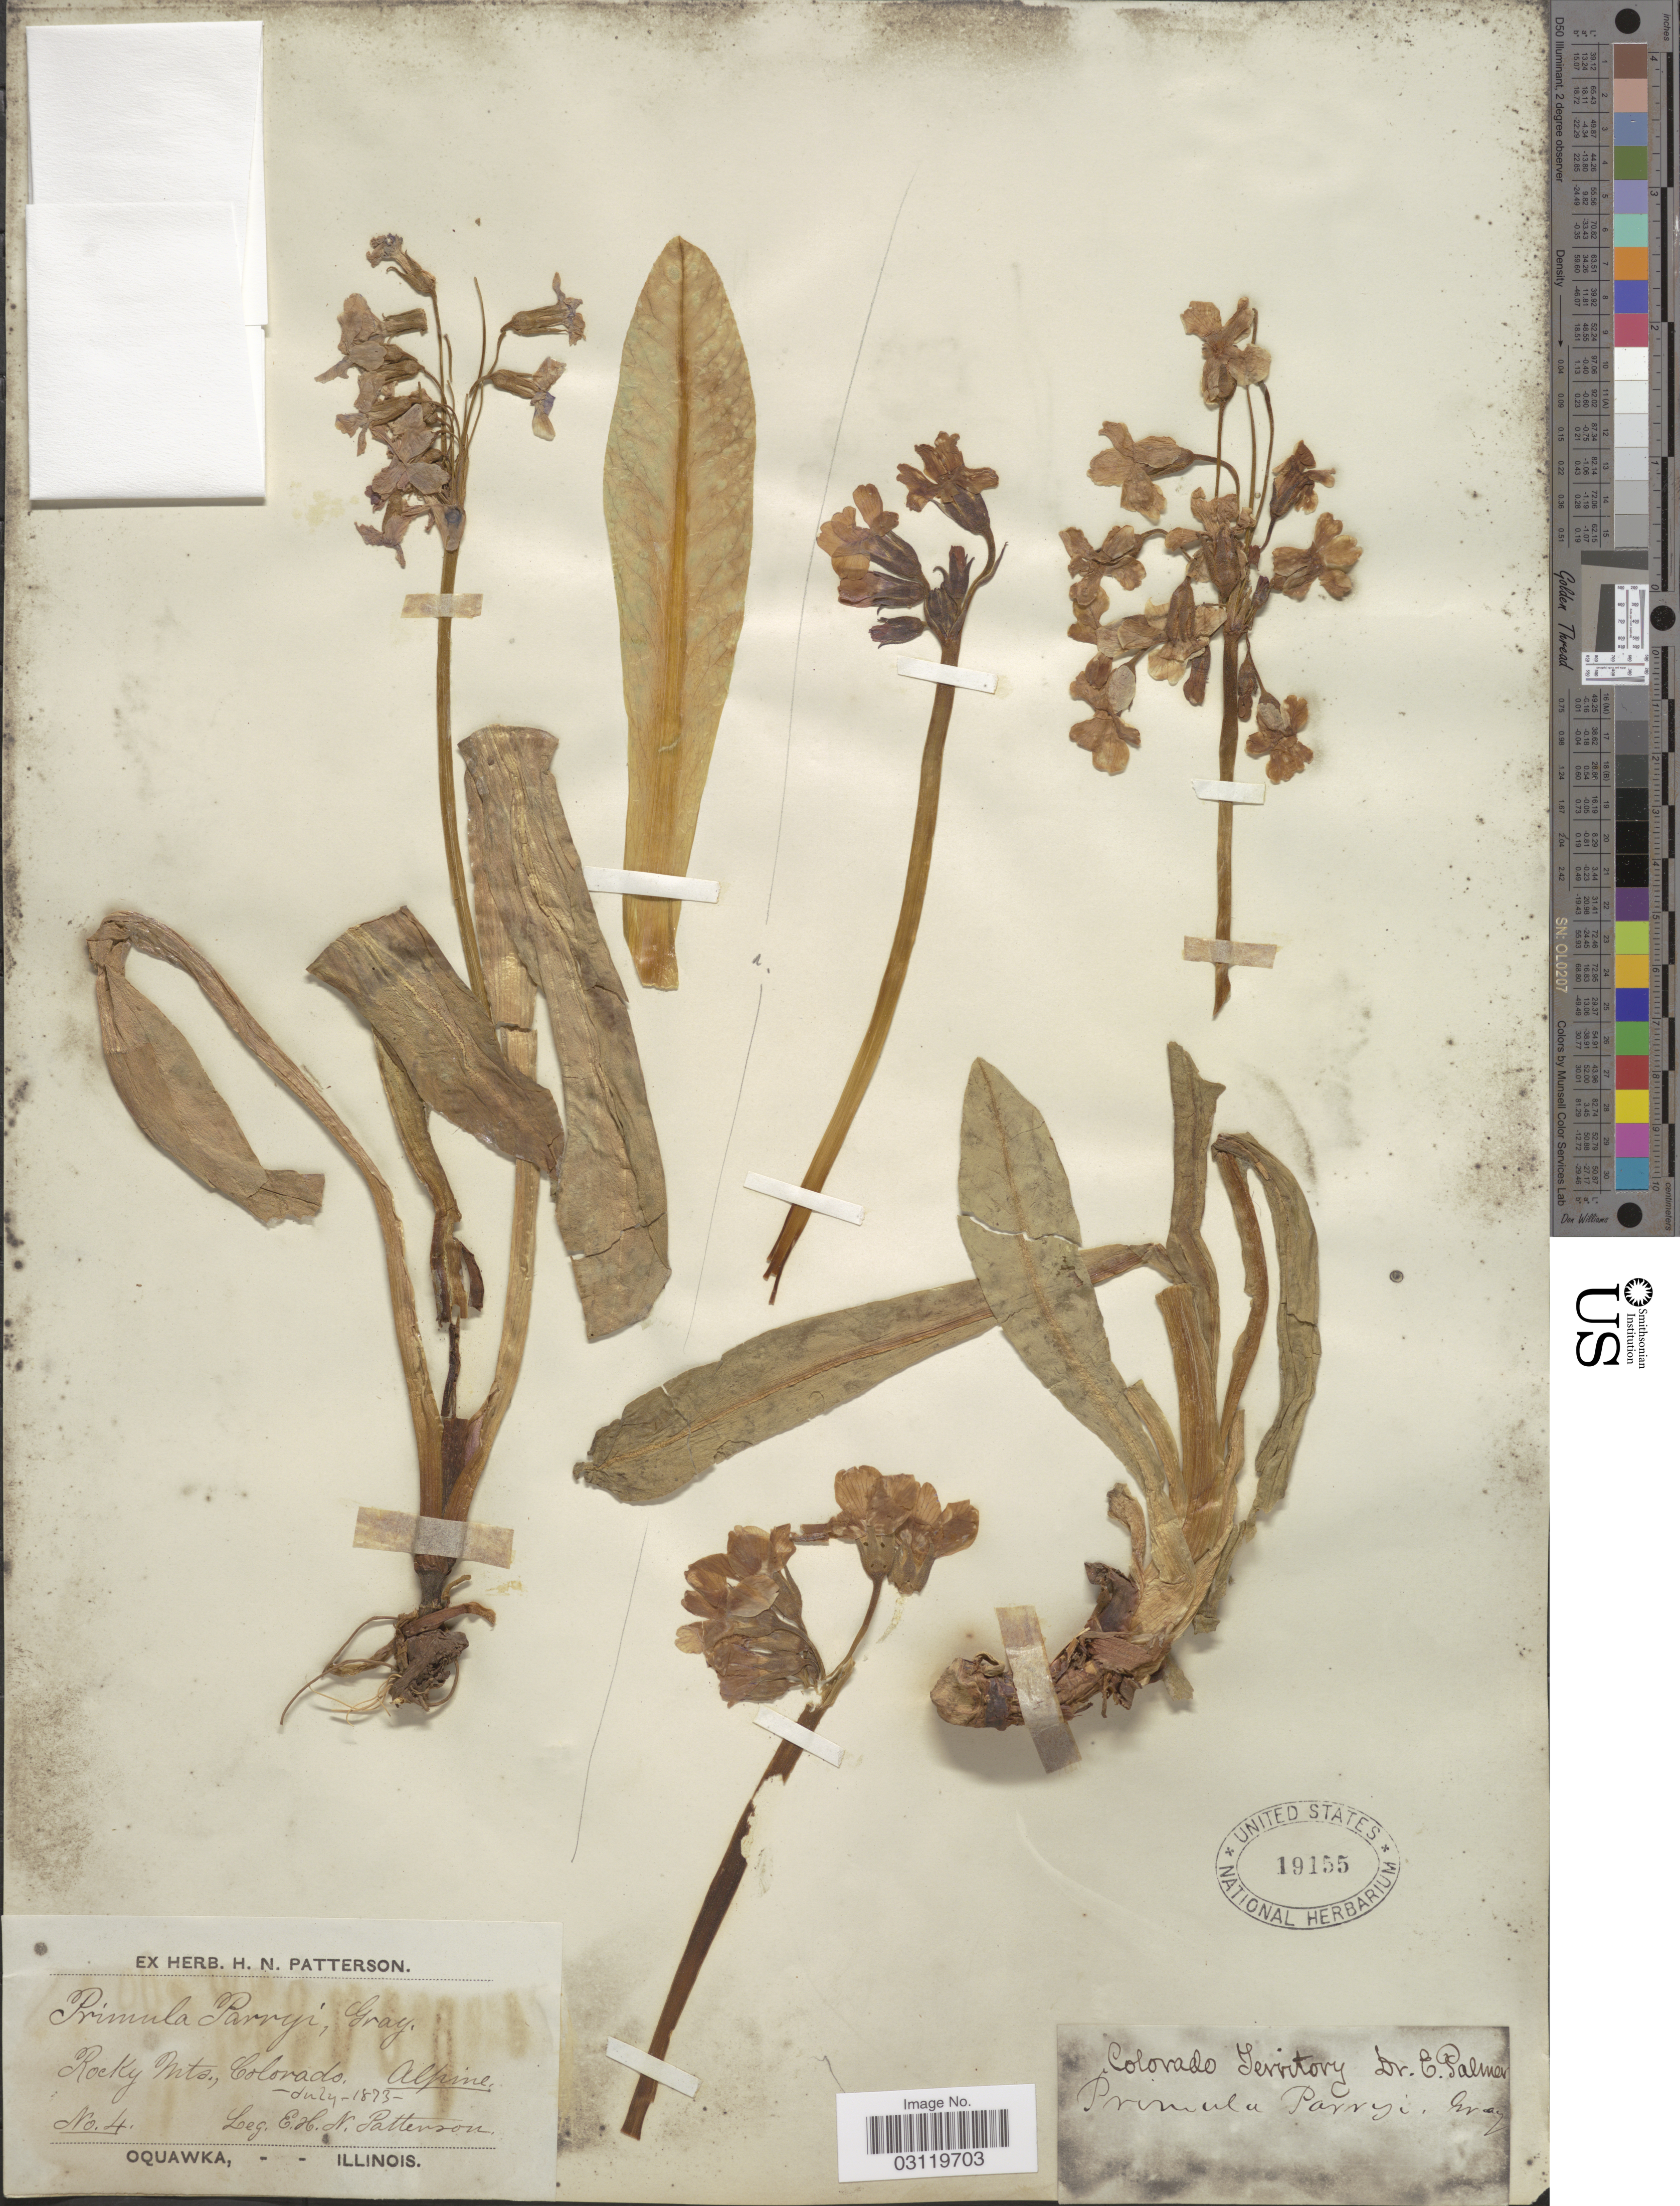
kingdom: Plantae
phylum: Tracheophyta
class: Magnoliopsida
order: Ericales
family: Primulaceae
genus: Primula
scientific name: Primula parryi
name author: A. Gray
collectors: E. Palmer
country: United States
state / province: Colorado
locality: Colorado Territory.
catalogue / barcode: US 19155-2